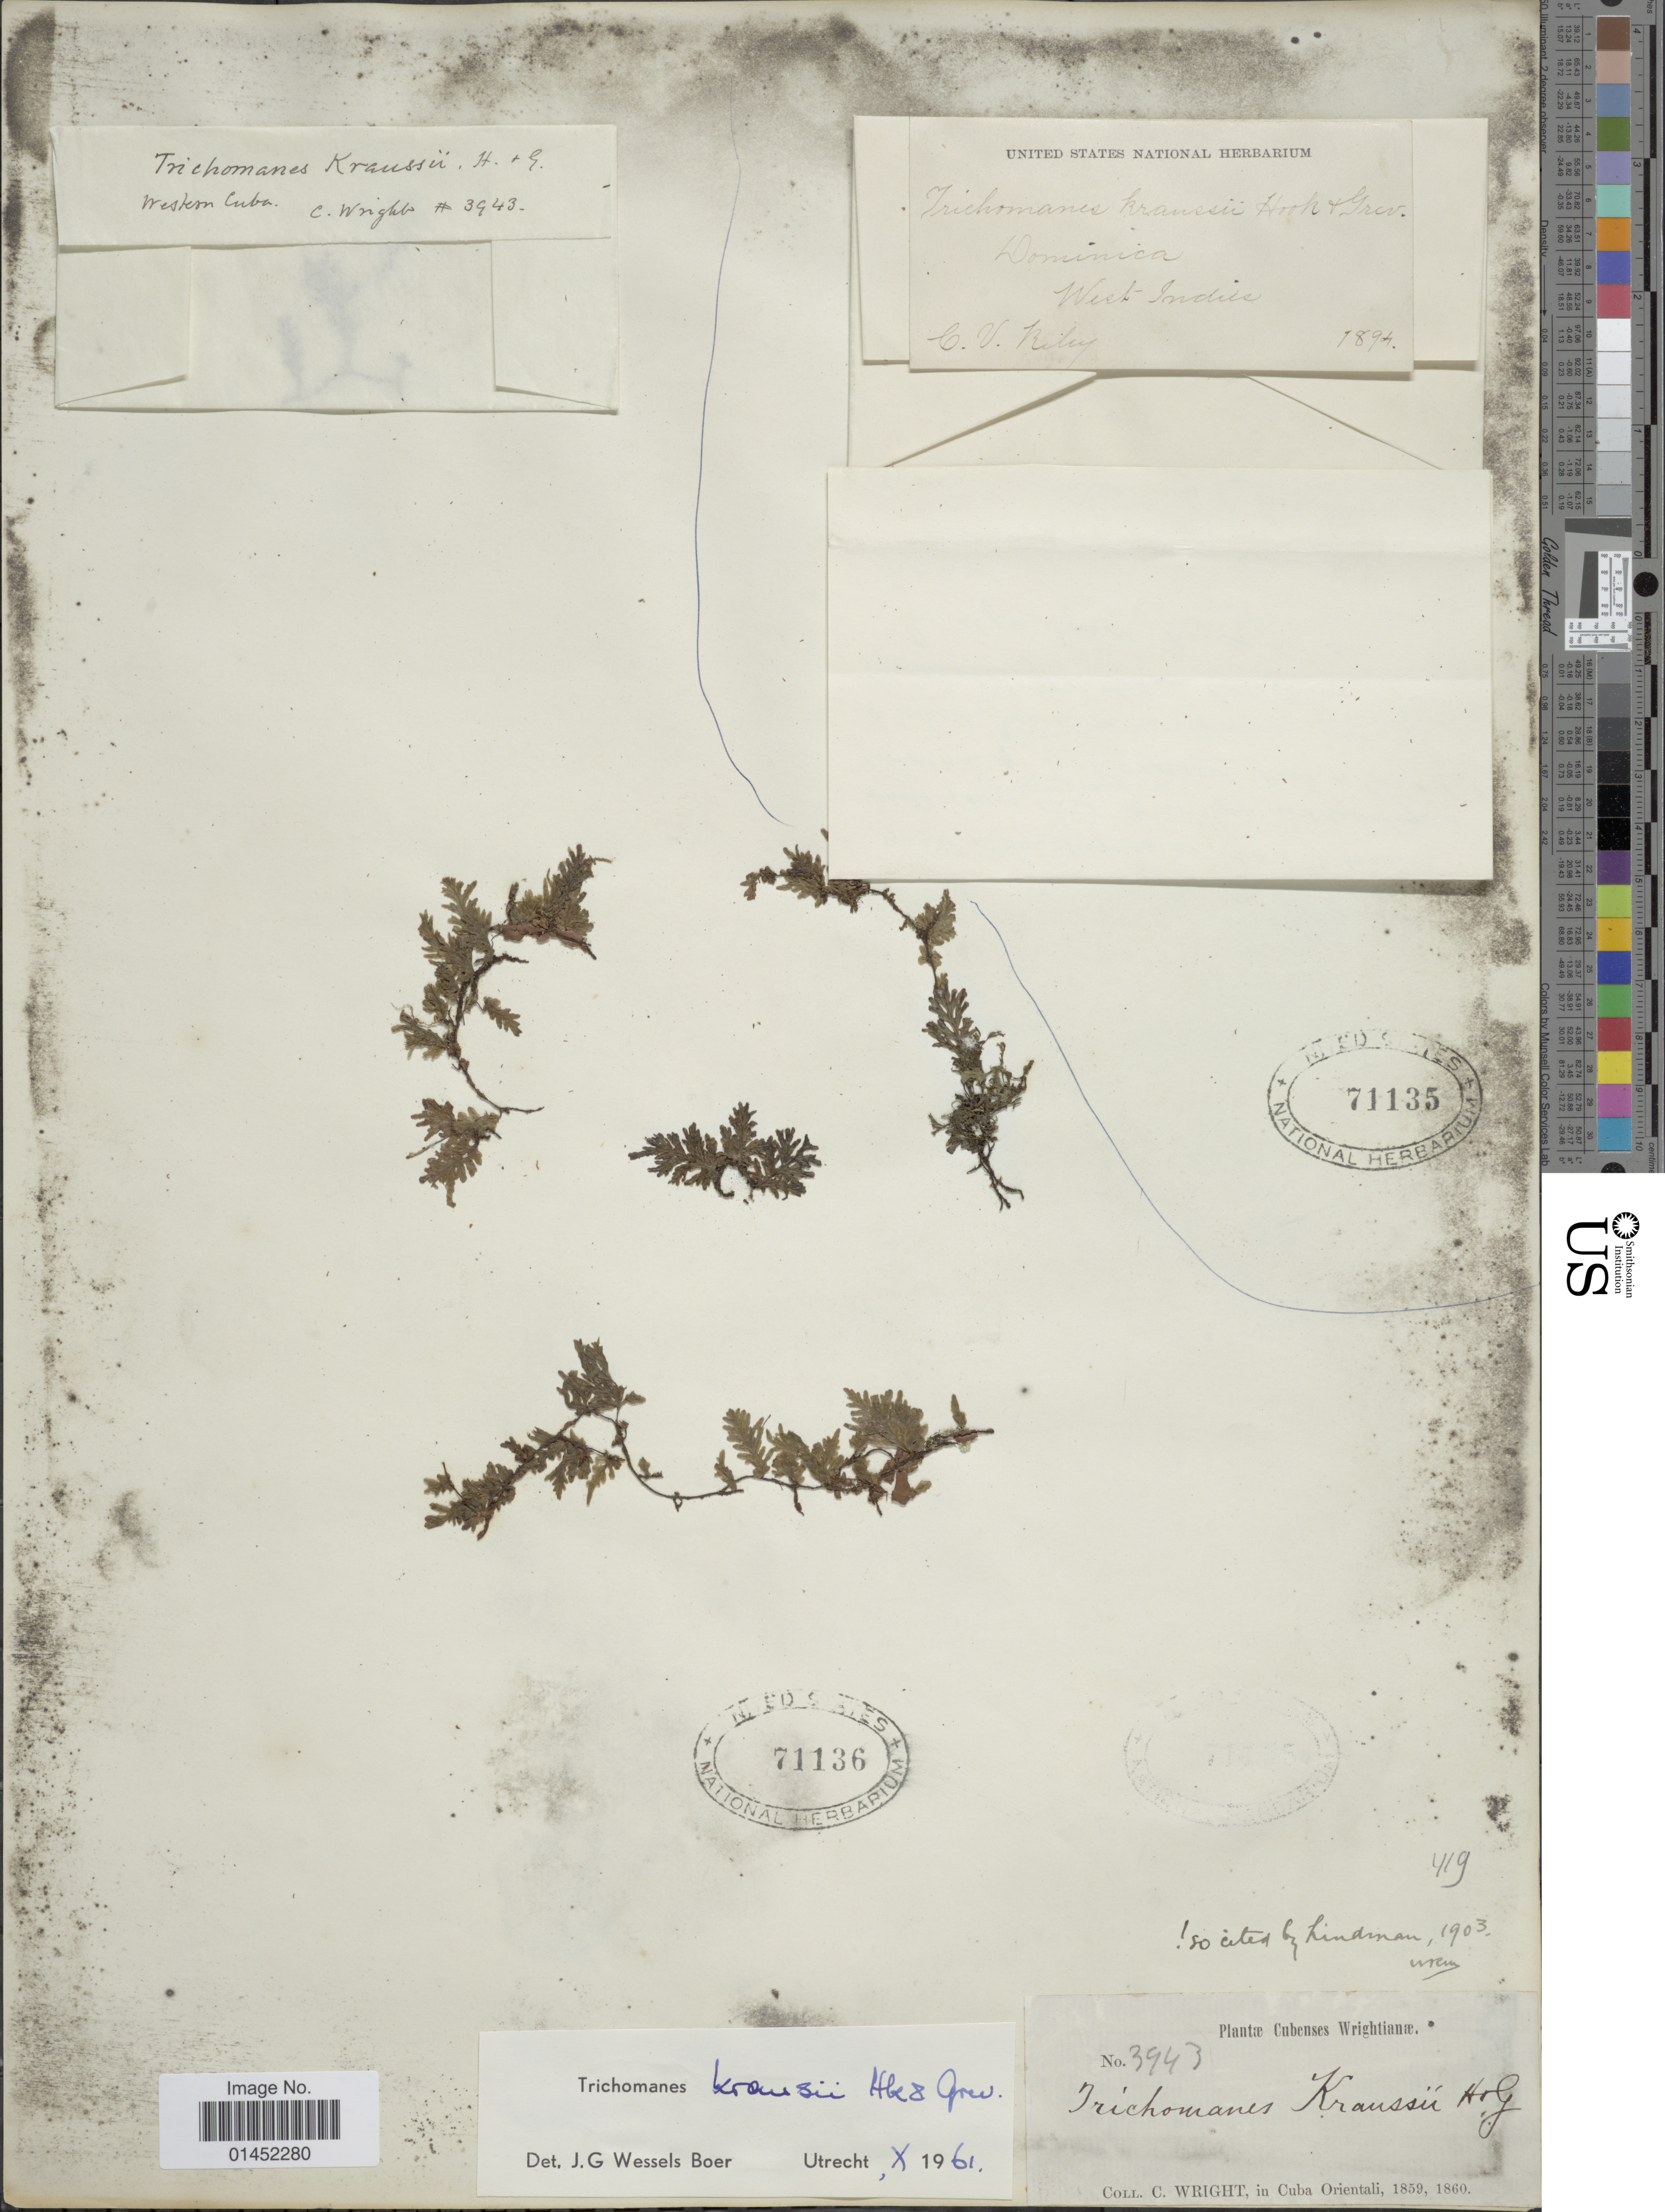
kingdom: Plantae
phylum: Tracheophyta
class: Polypodiopsida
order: Hymenophyllales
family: Hymenophyllaceae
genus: Didymoglossum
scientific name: Didymoglossum kraussii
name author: (Hook. & Grev.) C. Presl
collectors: C. Wright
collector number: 3943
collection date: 1859/1860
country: Cuba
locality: In Cuba Orientali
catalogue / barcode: US 71136